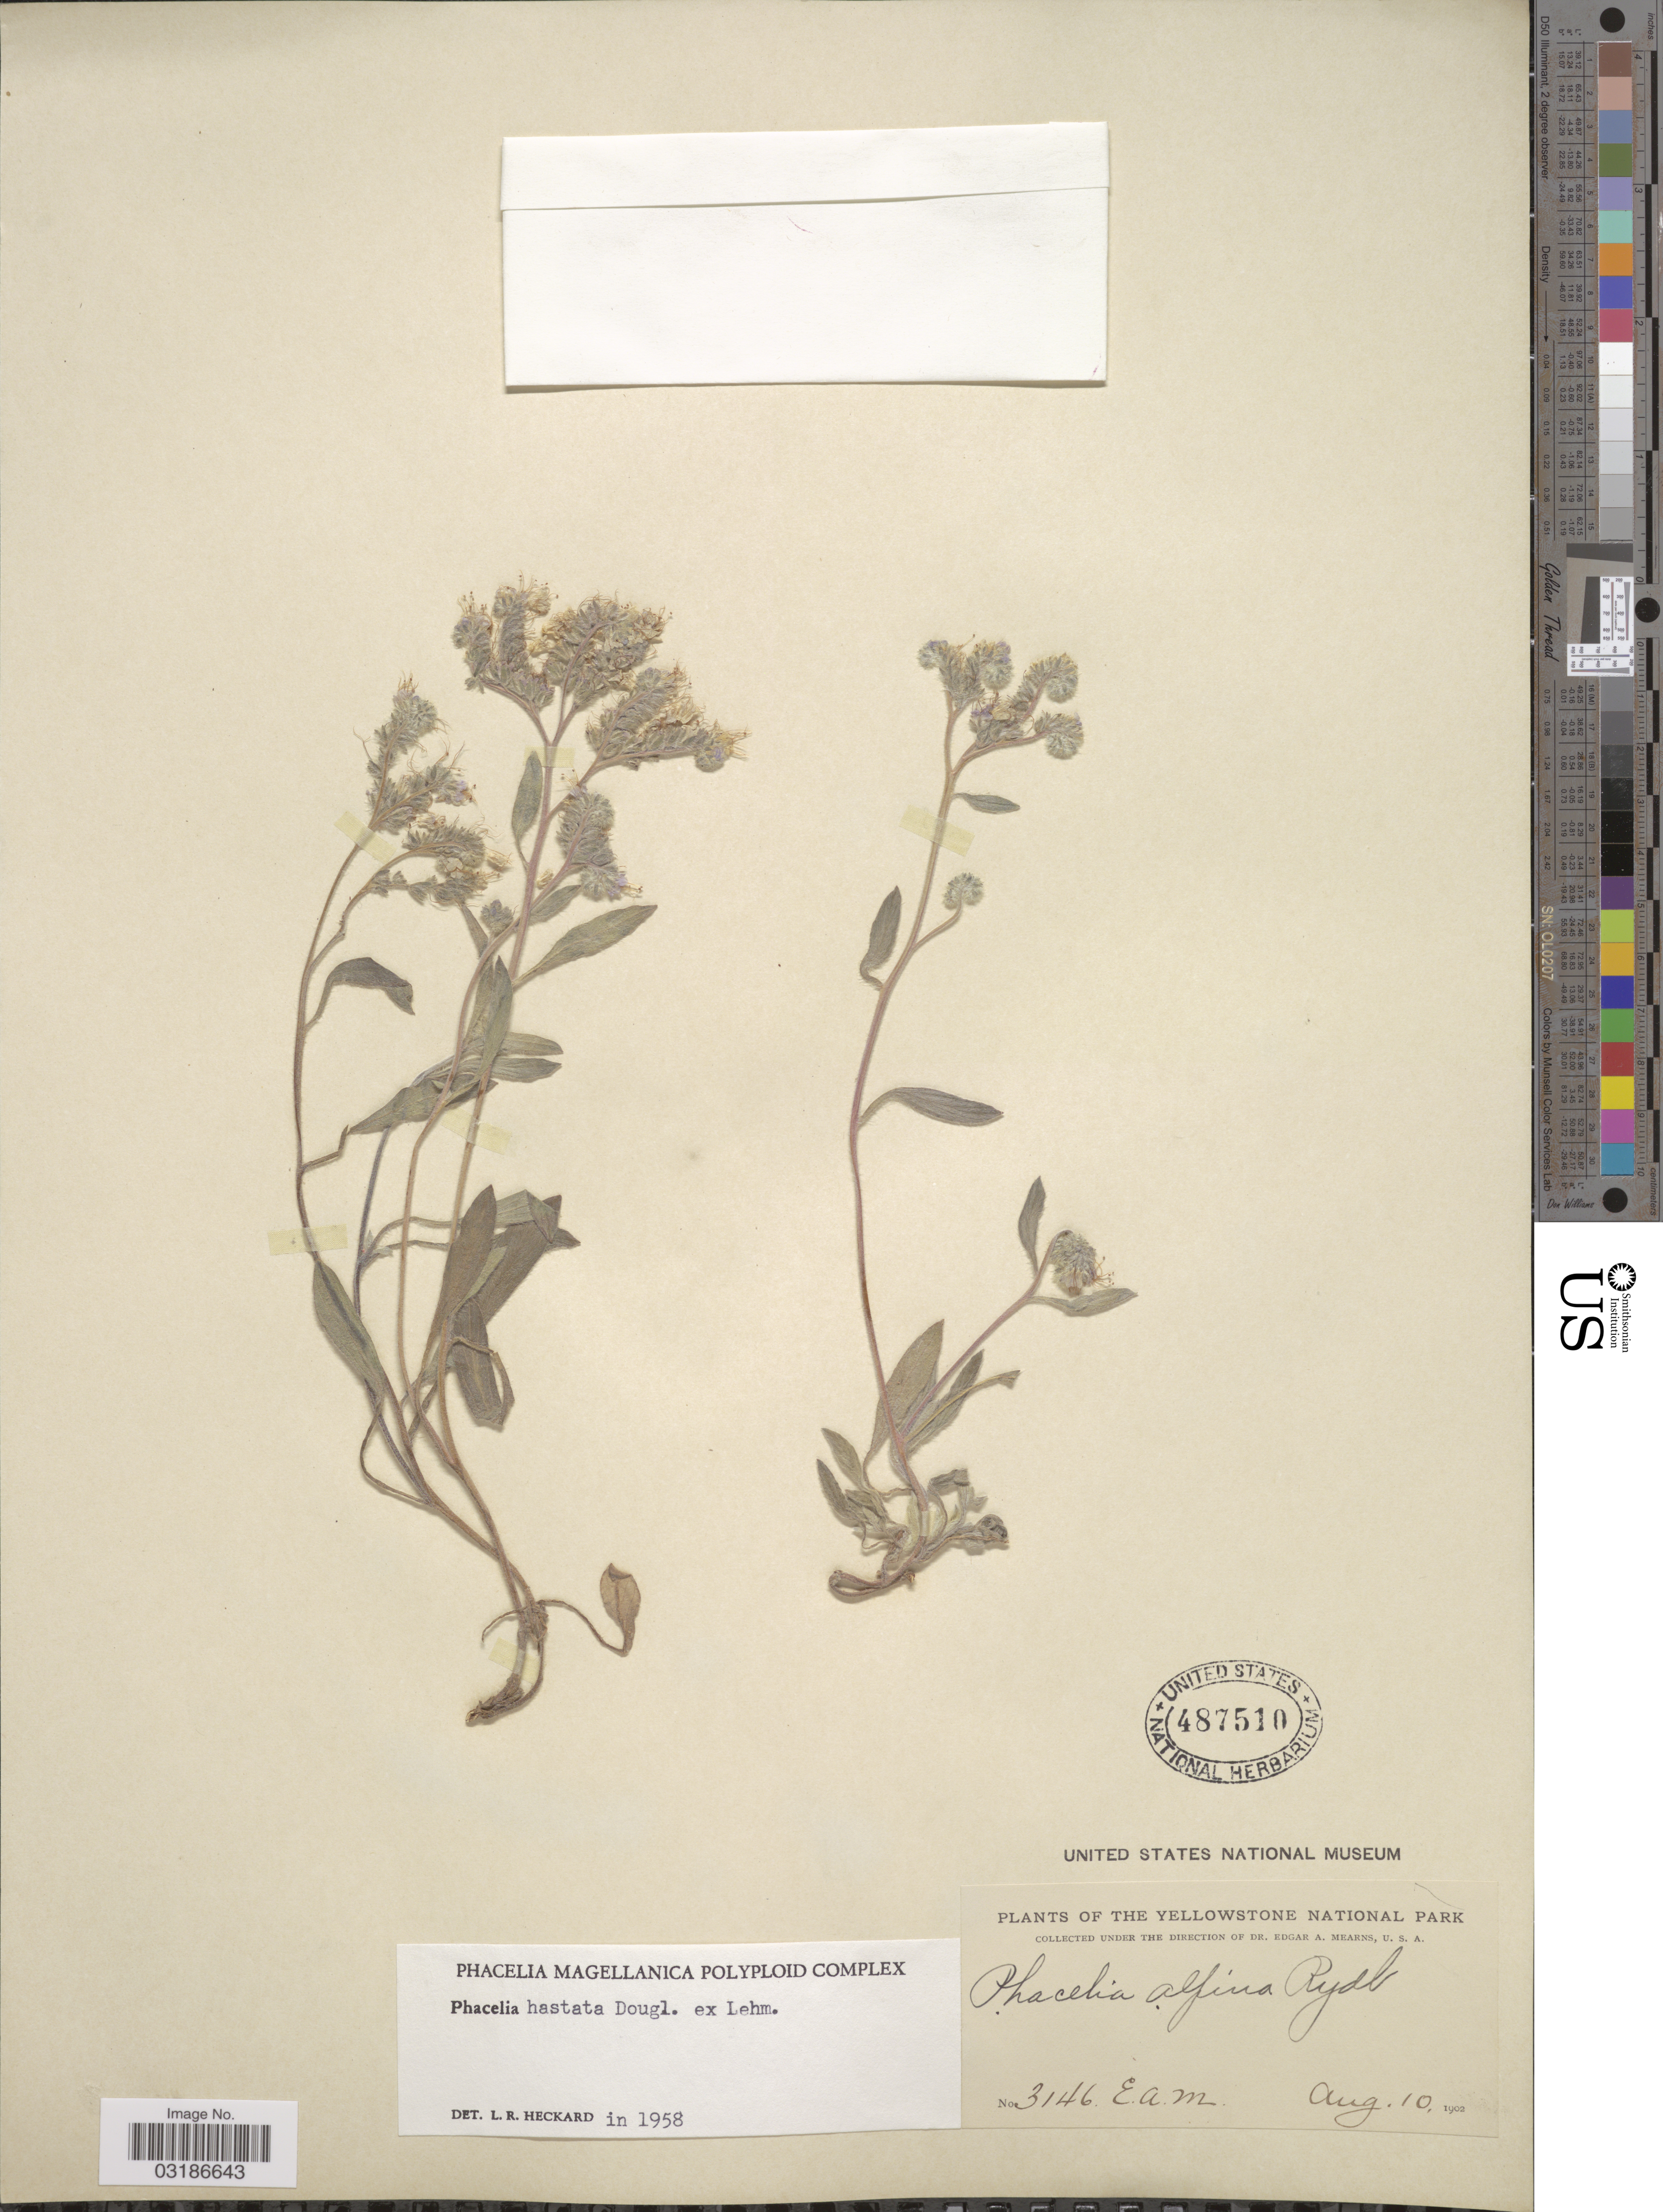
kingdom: Plantae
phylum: Tracheophyta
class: Magnoliopsida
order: Boraginales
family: Hydrophyllaceae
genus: Phacelia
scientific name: Phacelia hastata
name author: Douglas ex Lehm.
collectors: E. A. Mearns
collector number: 3146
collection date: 1902-08-10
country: United States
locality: The Yellowstone National Park.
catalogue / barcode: US 487510